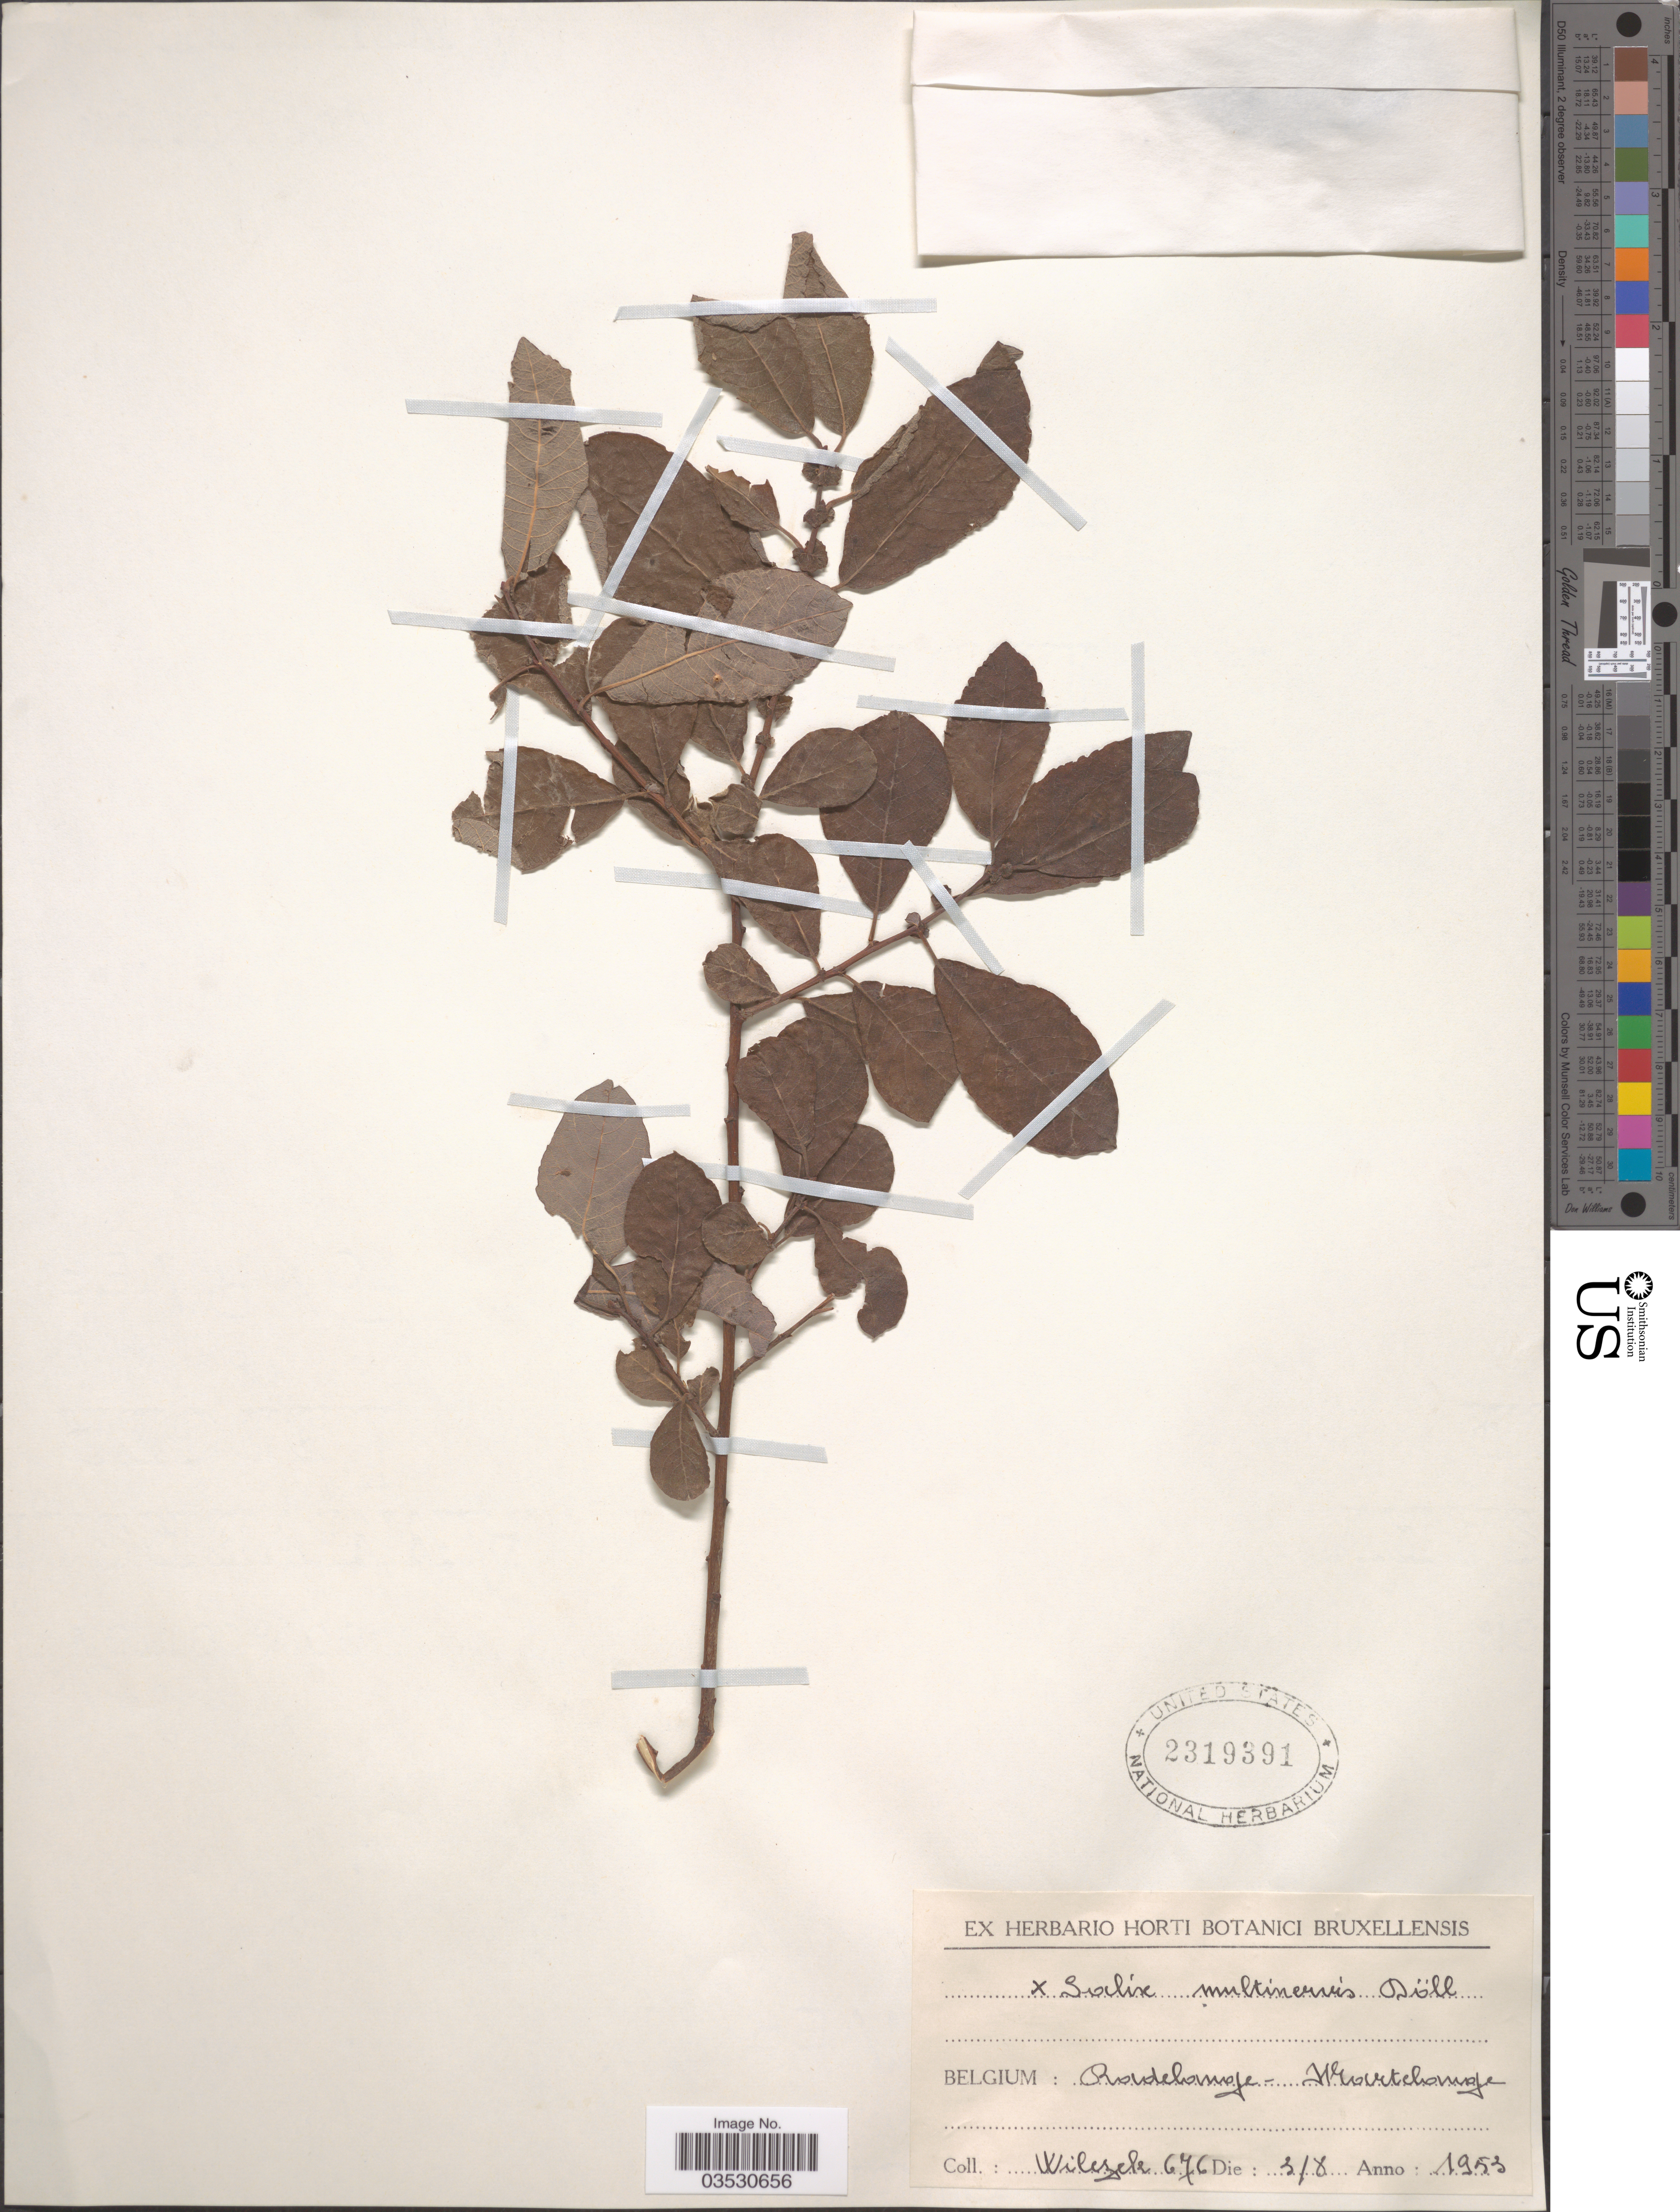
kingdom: Plantae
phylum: Tracheophyta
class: Magnoliopsida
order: Malpighiales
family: Salicaceae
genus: Salix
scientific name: Salix multinervis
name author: Franch. & Sav.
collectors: Wilczek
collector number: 676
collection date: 1953-08-03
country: Belgium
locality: Radelange - Martelange.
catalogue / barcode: US 2319391